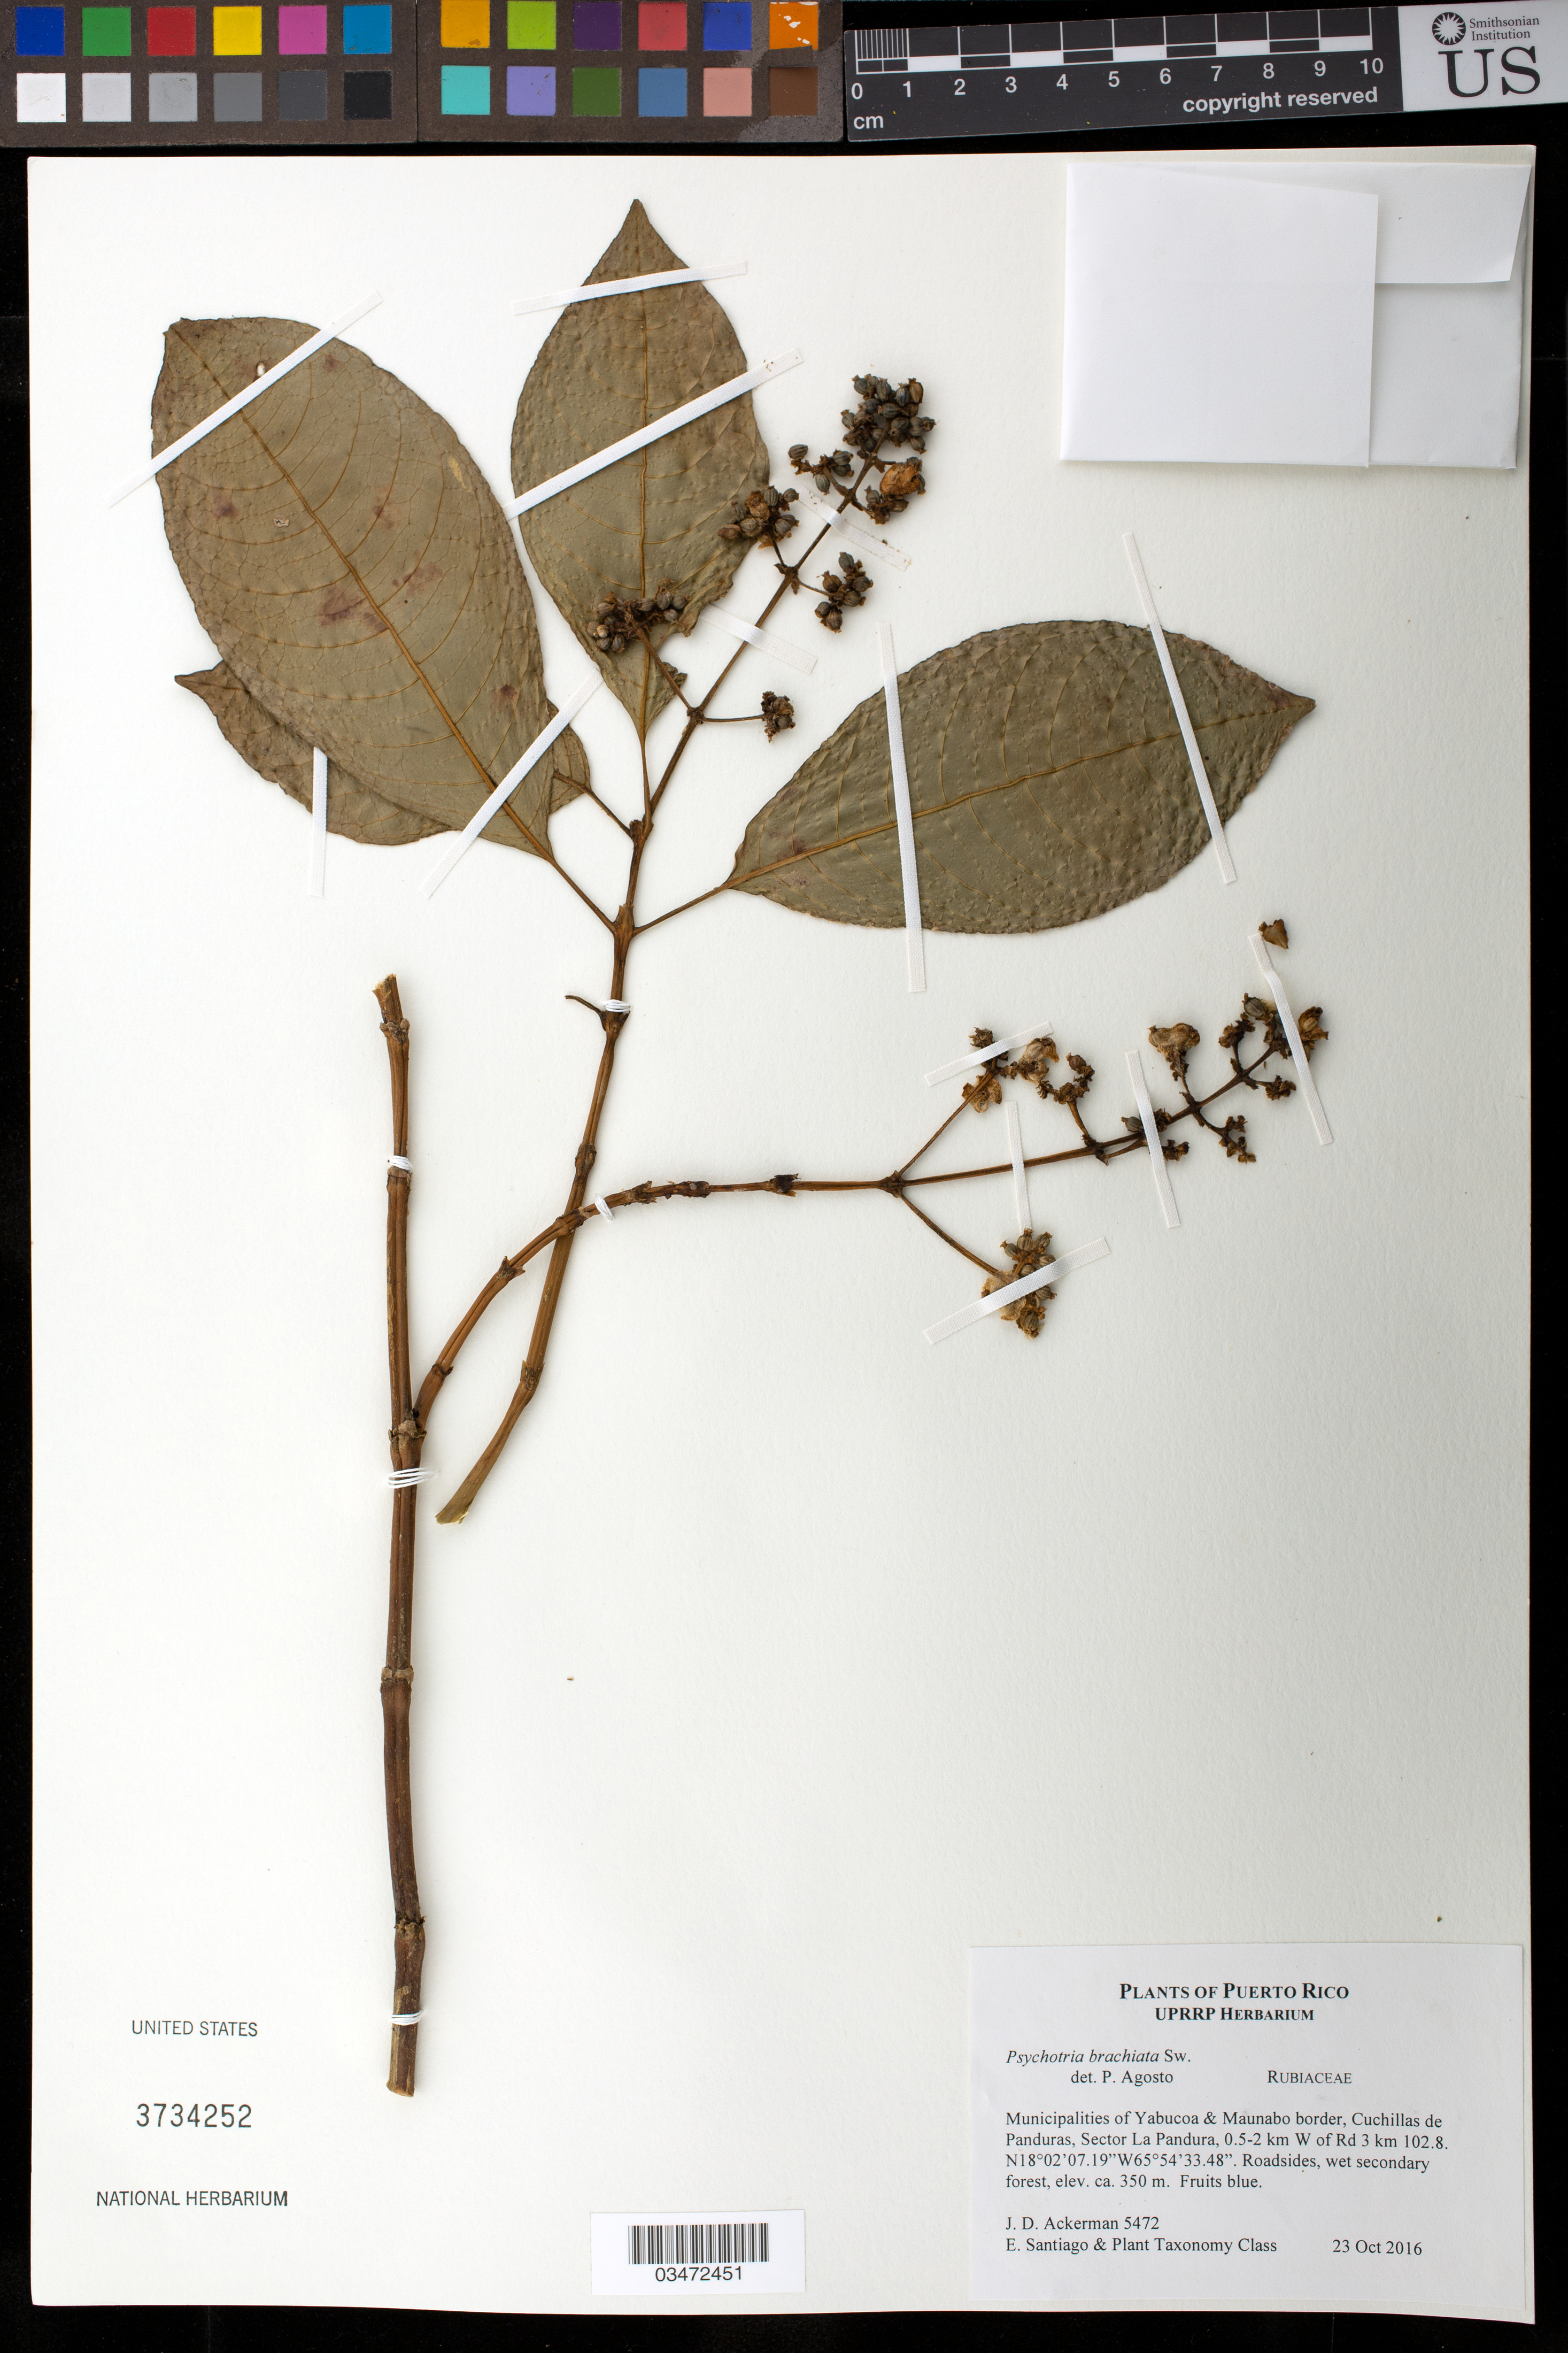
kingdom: Plantae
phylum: Tracheophyta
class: Magnoliopsida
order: Gentianales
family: Rubiaceae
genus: Psychotria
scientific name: Psychotria brachiata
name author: Sw.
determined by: Agosto, P.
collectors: J. D. Ackerman, E. Santiago & UPR Plant Taxonomy Class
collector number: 5472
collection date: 2016-10-23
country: Puerto Rico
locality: Mun. Yabucoa and Maunabo border, Cuchillas de Pandduras, Sector La Pandura, 0.5-2 km W of Highway 3 km 102.8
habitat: Roadsides, wet secondary forest.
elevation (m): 350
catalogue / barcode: US 3734252